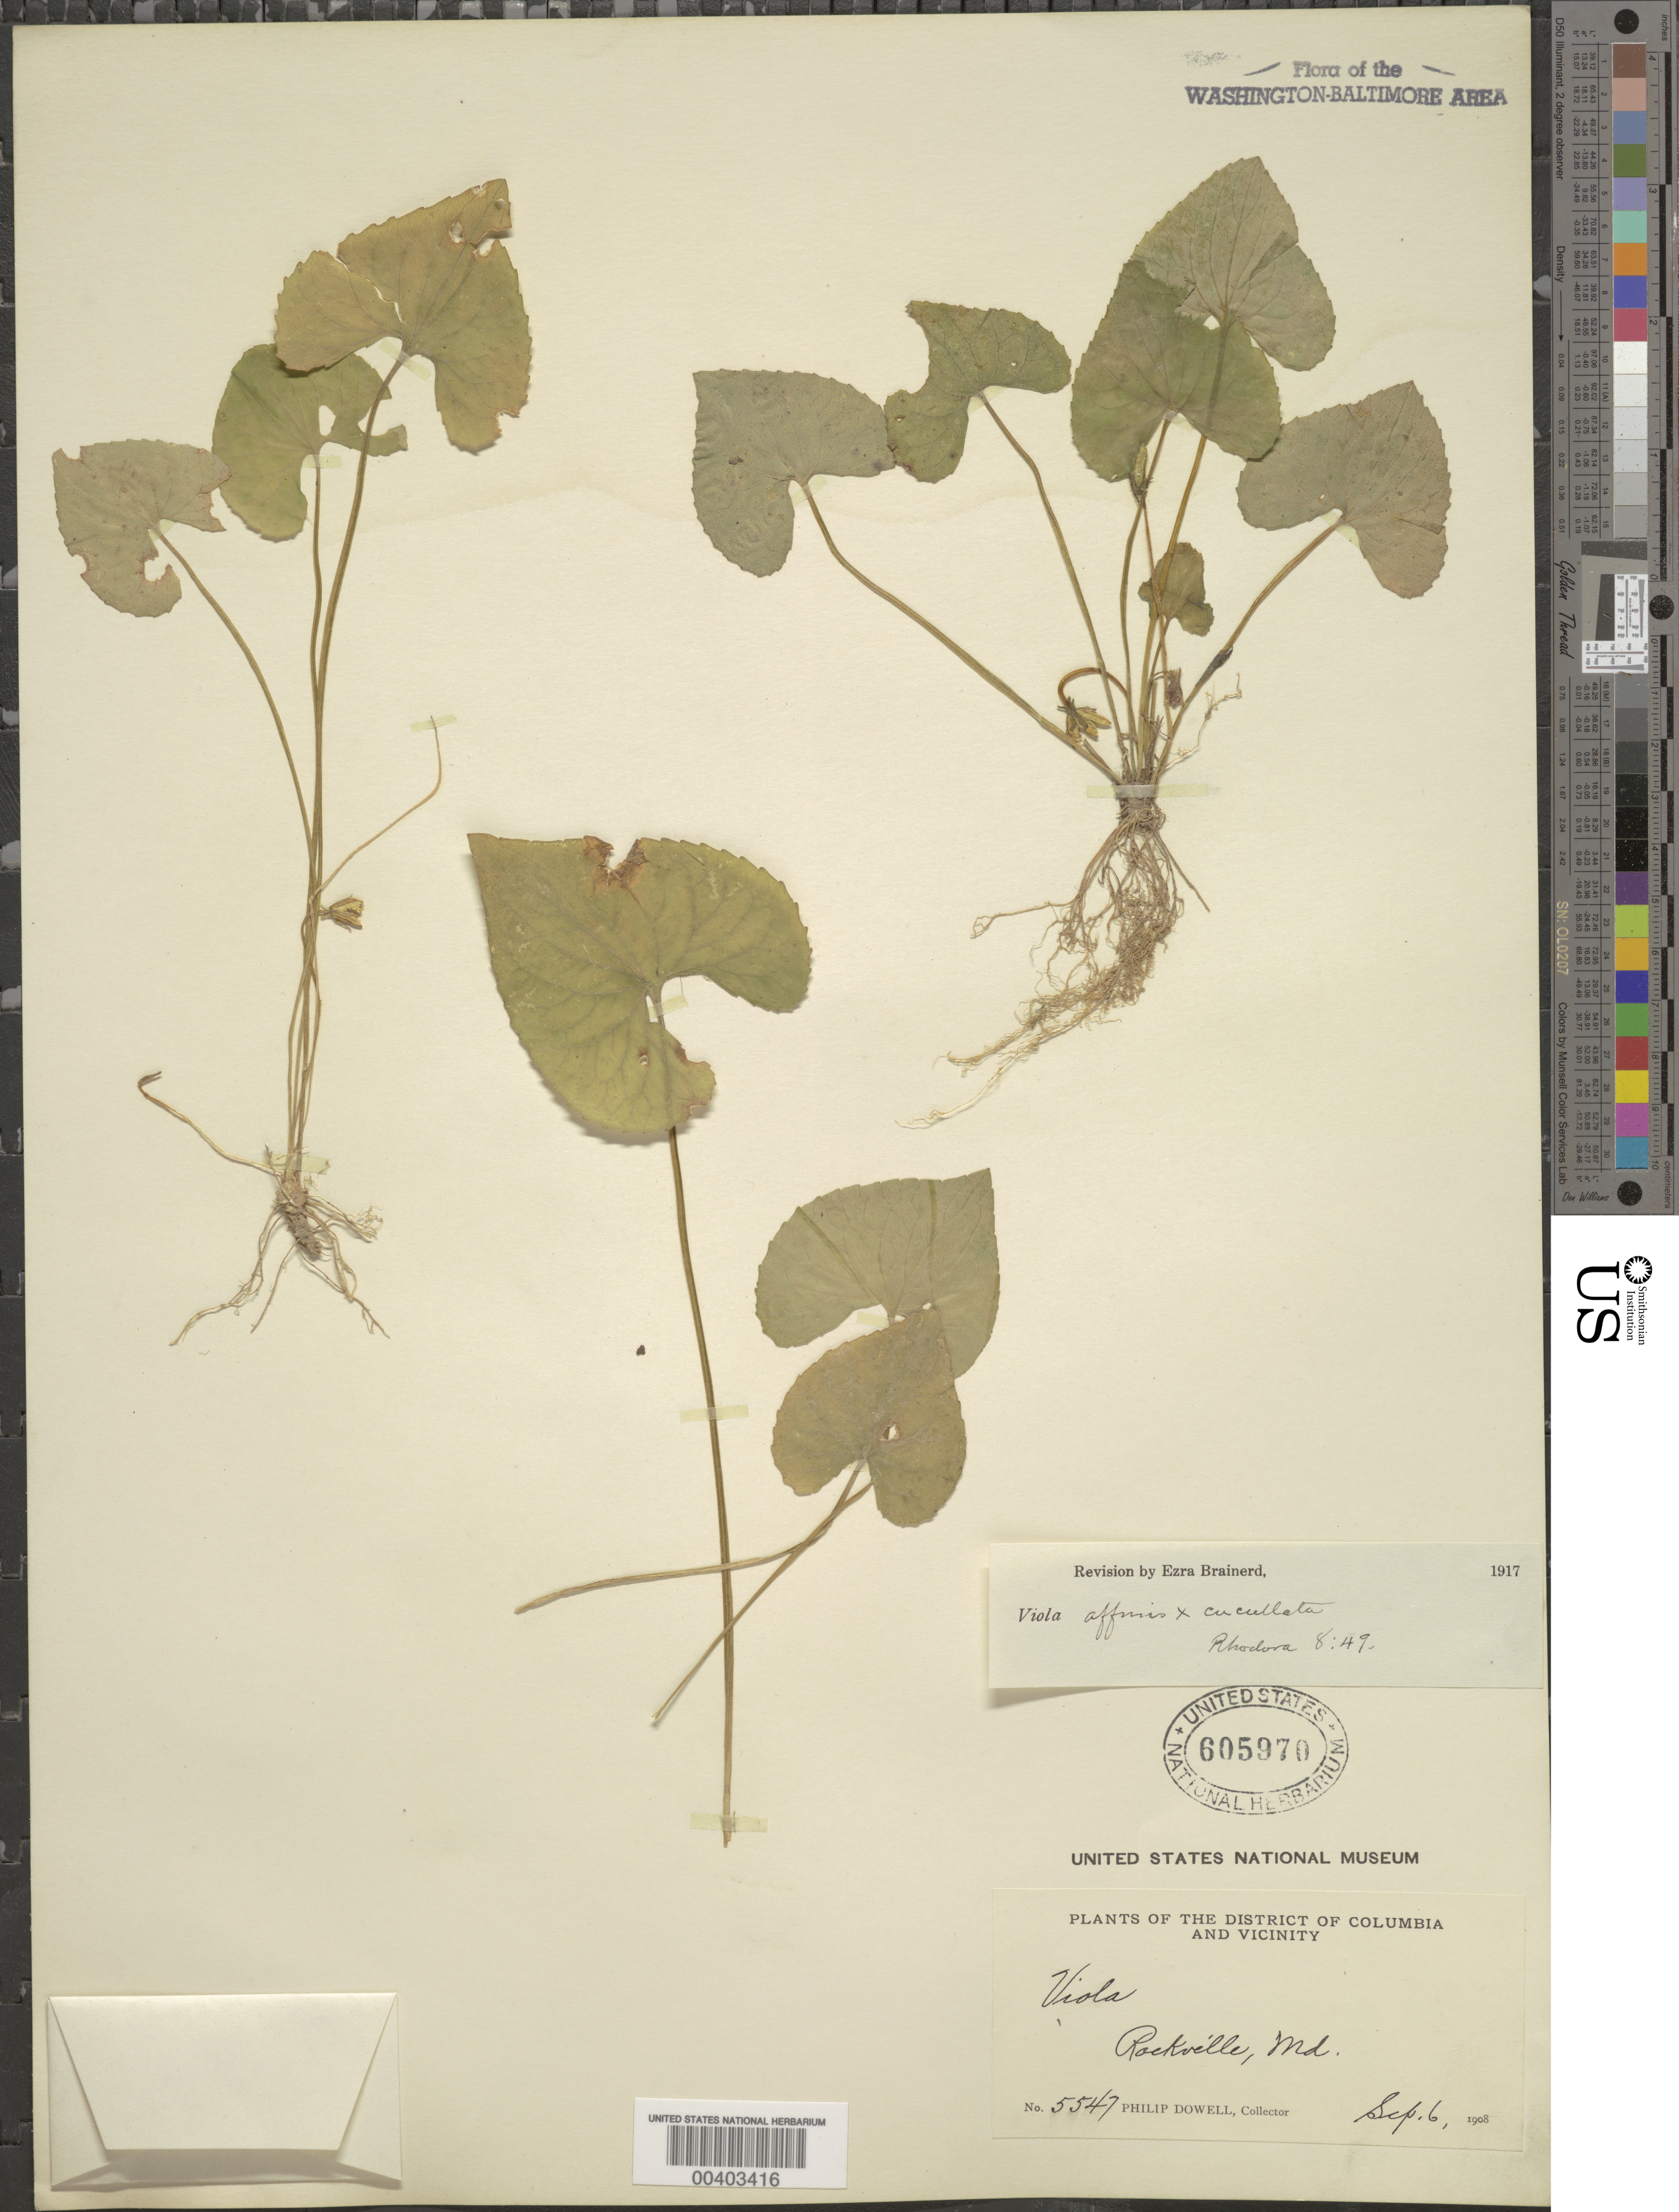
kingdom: Plantae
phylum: Tracheophyta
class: Magnoliopsida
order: Malpighiales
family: Violaceae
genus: Viola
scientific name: Viola sororia var. affinis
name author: (LeConte) McKinney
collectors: P. Dowell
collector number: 5547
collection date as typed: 06 Sep 1908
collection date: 1908-09-06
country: United States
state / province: Maryland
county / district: Montgomery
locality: Rockville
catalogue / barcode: US 605970